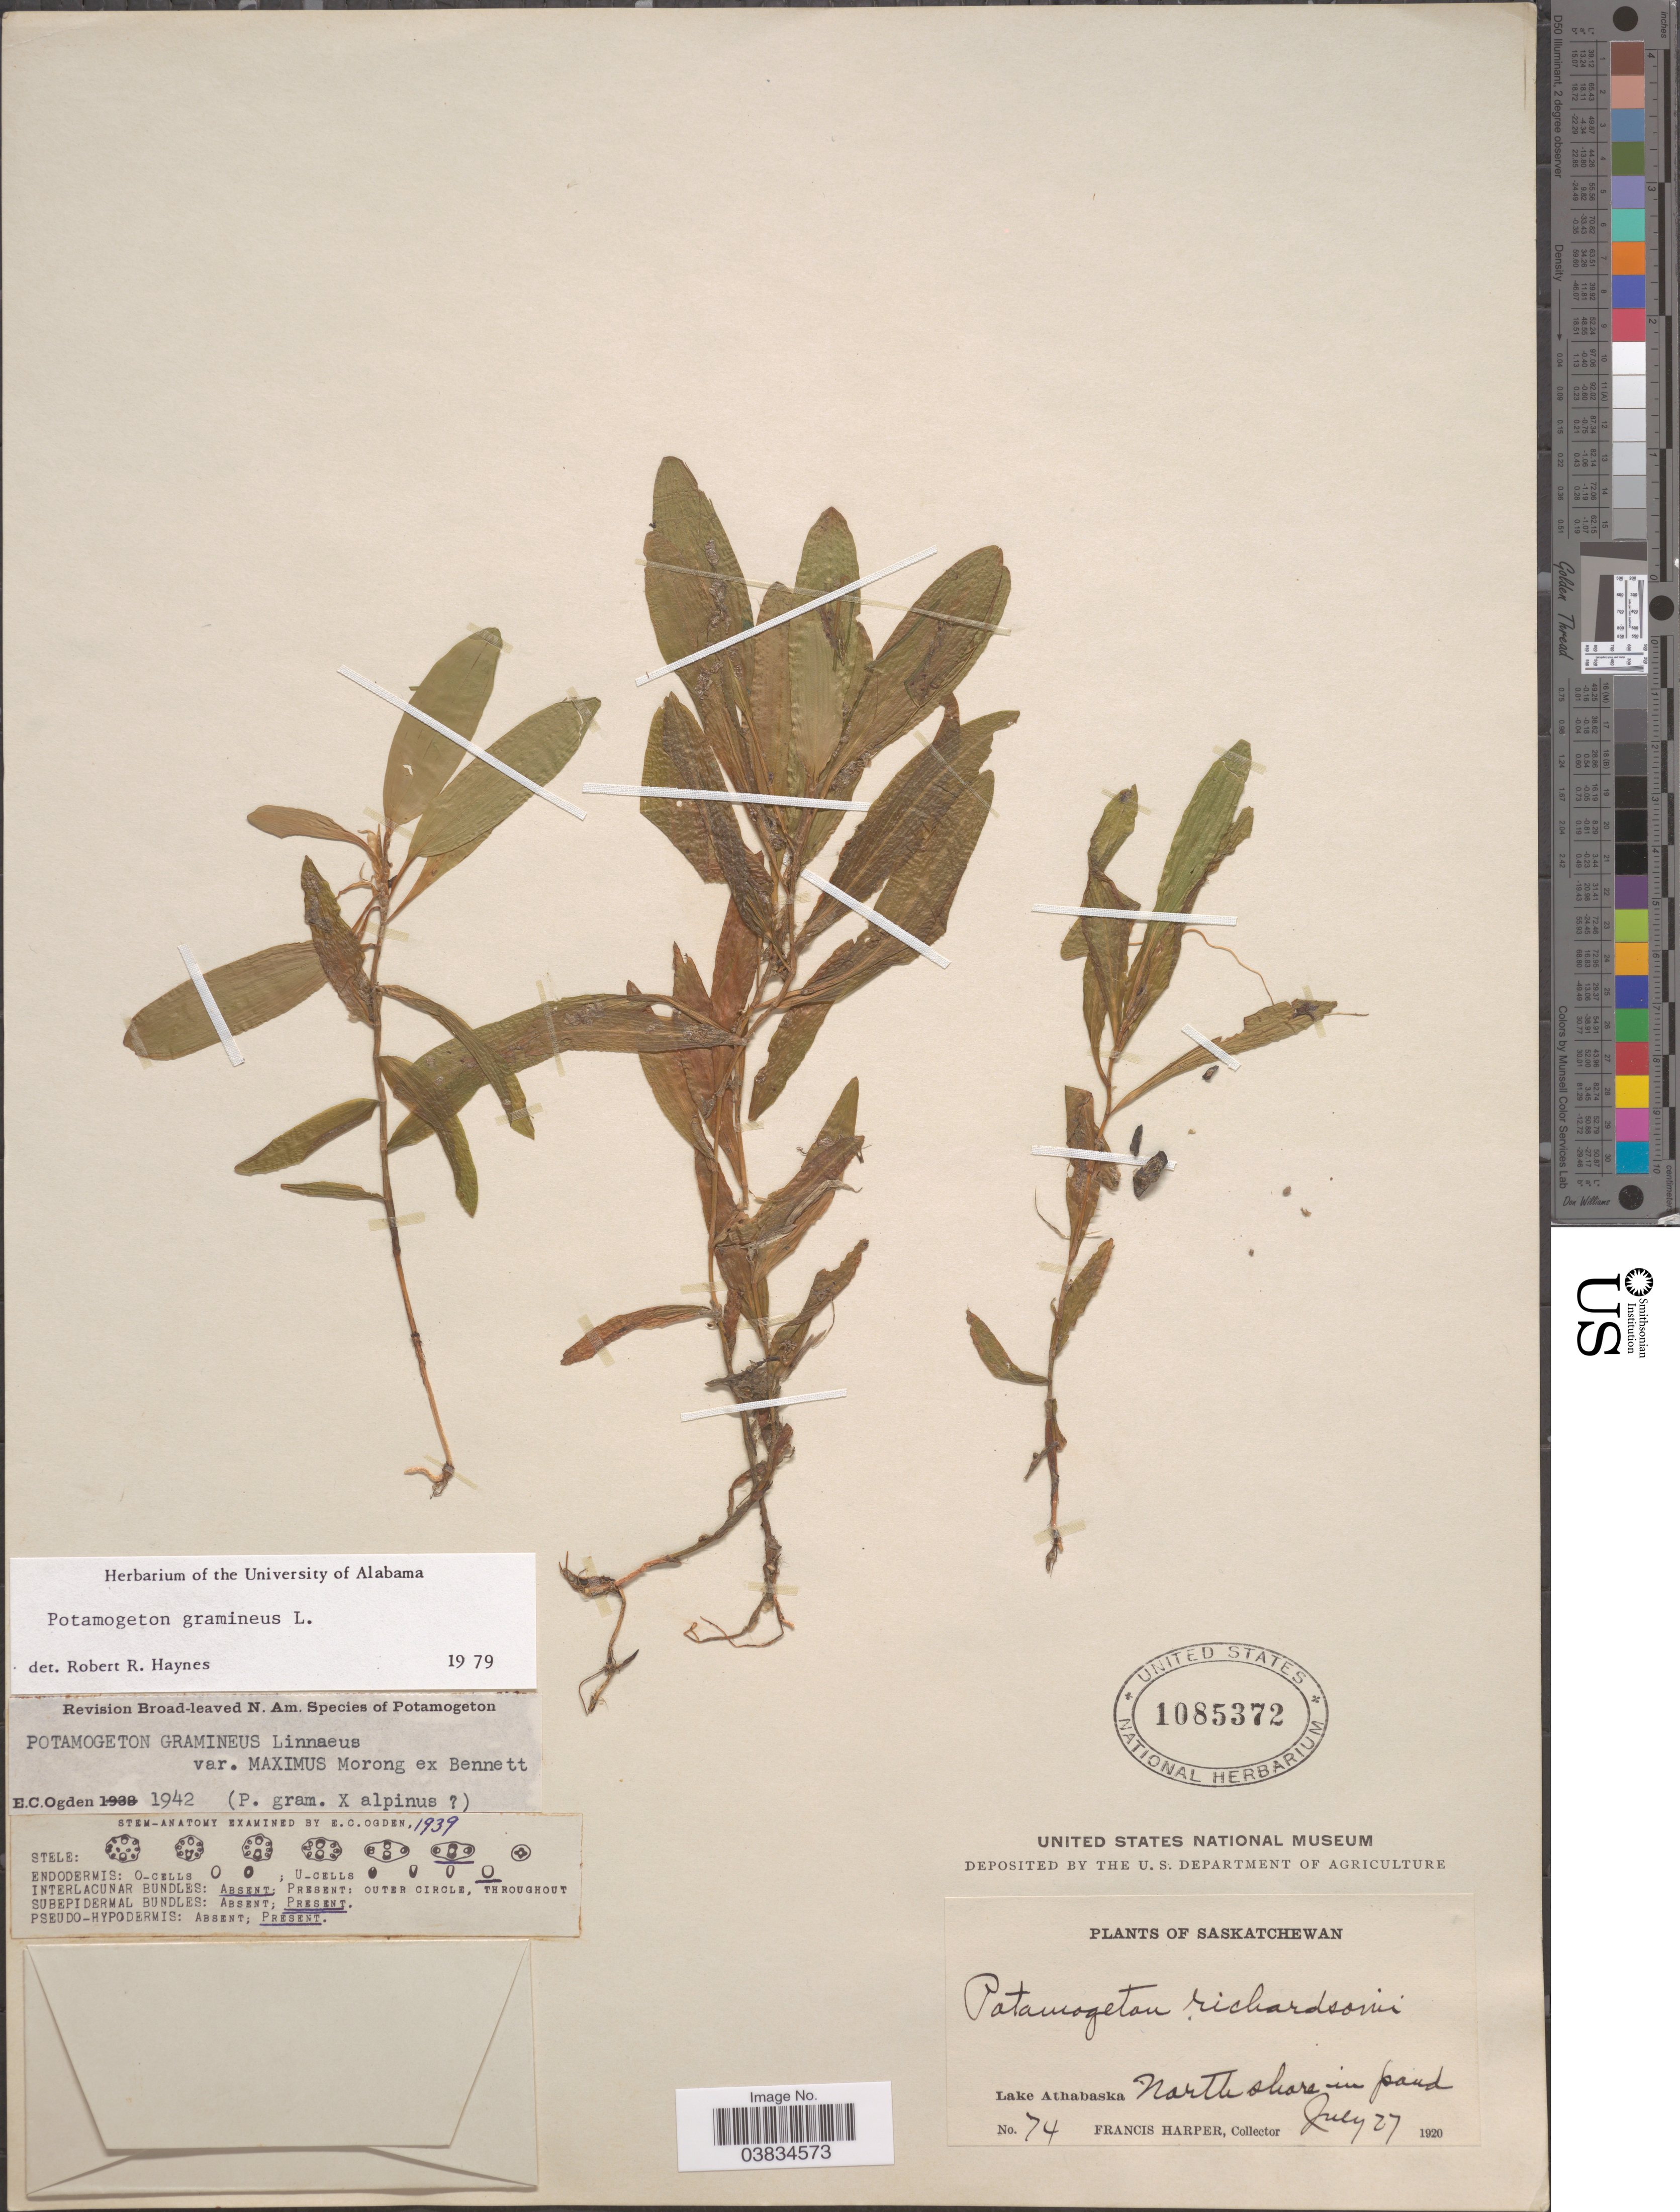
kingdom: Plantae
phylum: Tracheophyta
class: Liliopsida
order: Alismatales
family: Potamogetonaceae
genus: Potamogeton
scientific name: Potamogeton gramineus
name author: L.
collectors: F. Harper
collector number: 74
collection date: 1920-07-27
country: Canada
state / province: Saskatchewan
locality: Lake Athabaska. North shore in pond.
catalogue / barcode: US 1085372